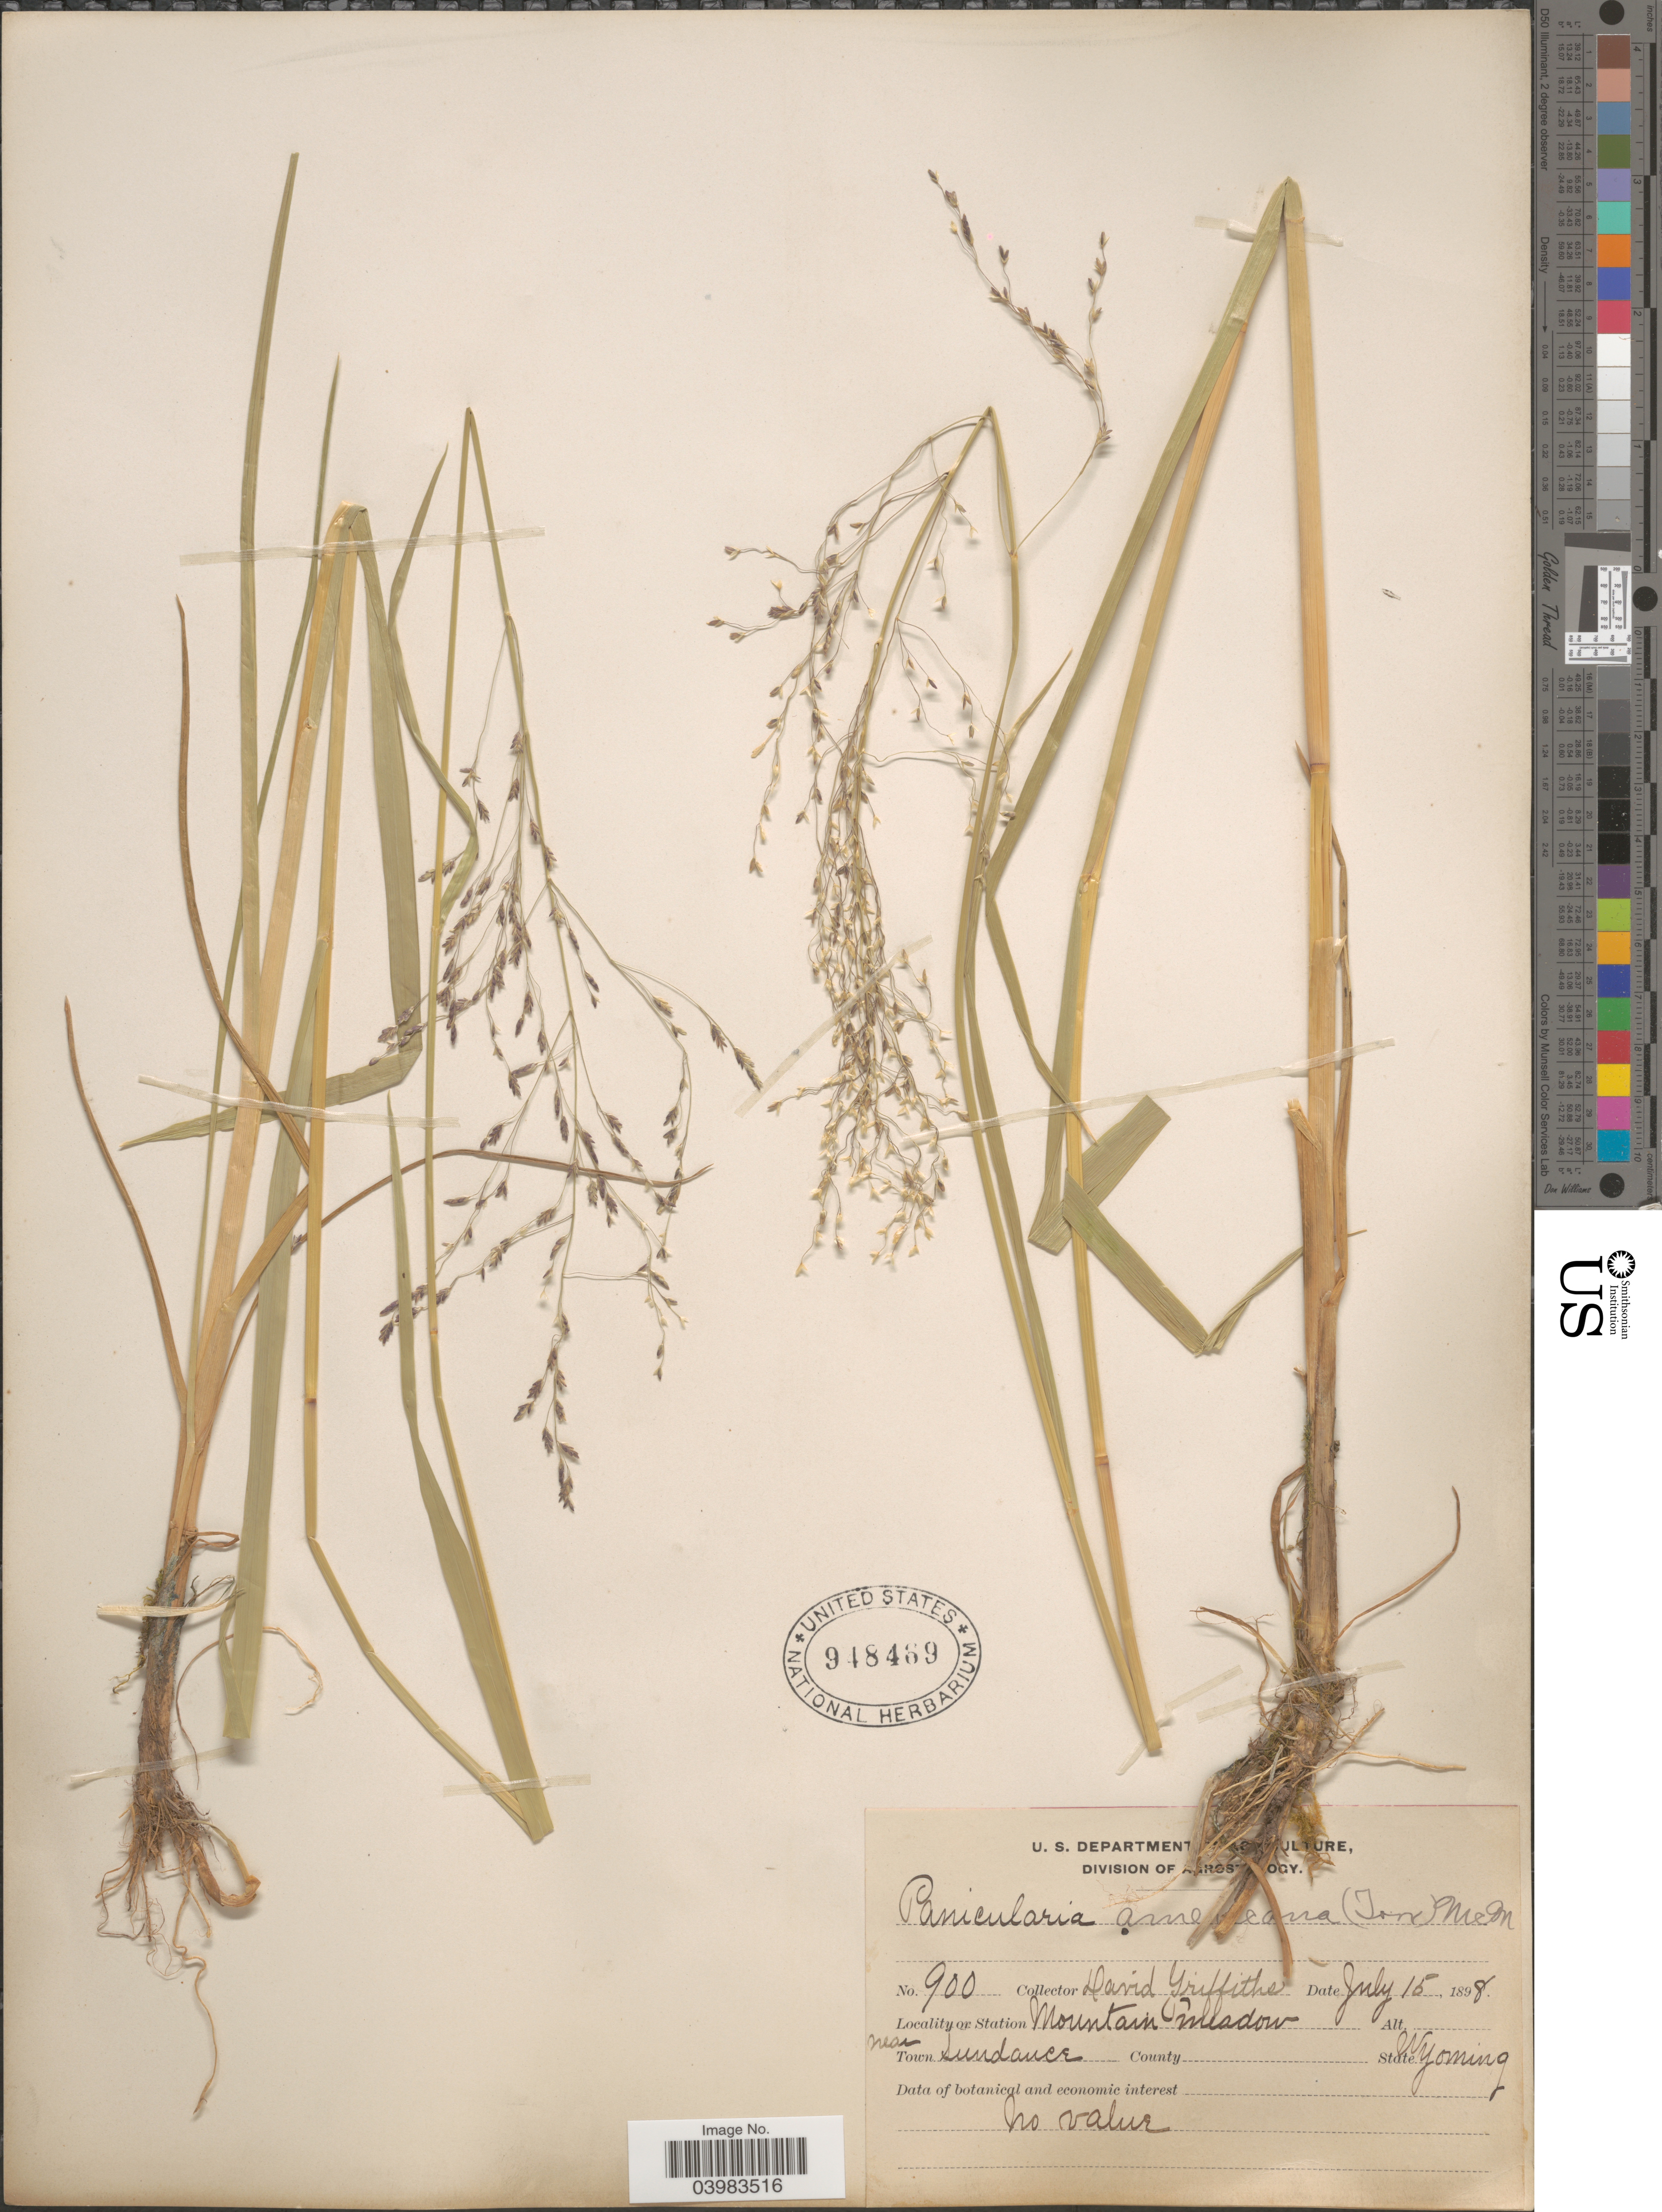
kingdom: Plantae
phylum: Tracheophyta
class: Liliopsida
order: Poales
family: Poaceae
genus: Glyceria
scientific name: Glyceria grandis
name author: S. Watson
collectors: D. Griffiths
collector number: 900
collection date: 1898-07-15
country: United States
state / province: Wyoming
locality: Station Mountain meadow. Near Town Sundance.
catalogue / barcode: US 948469